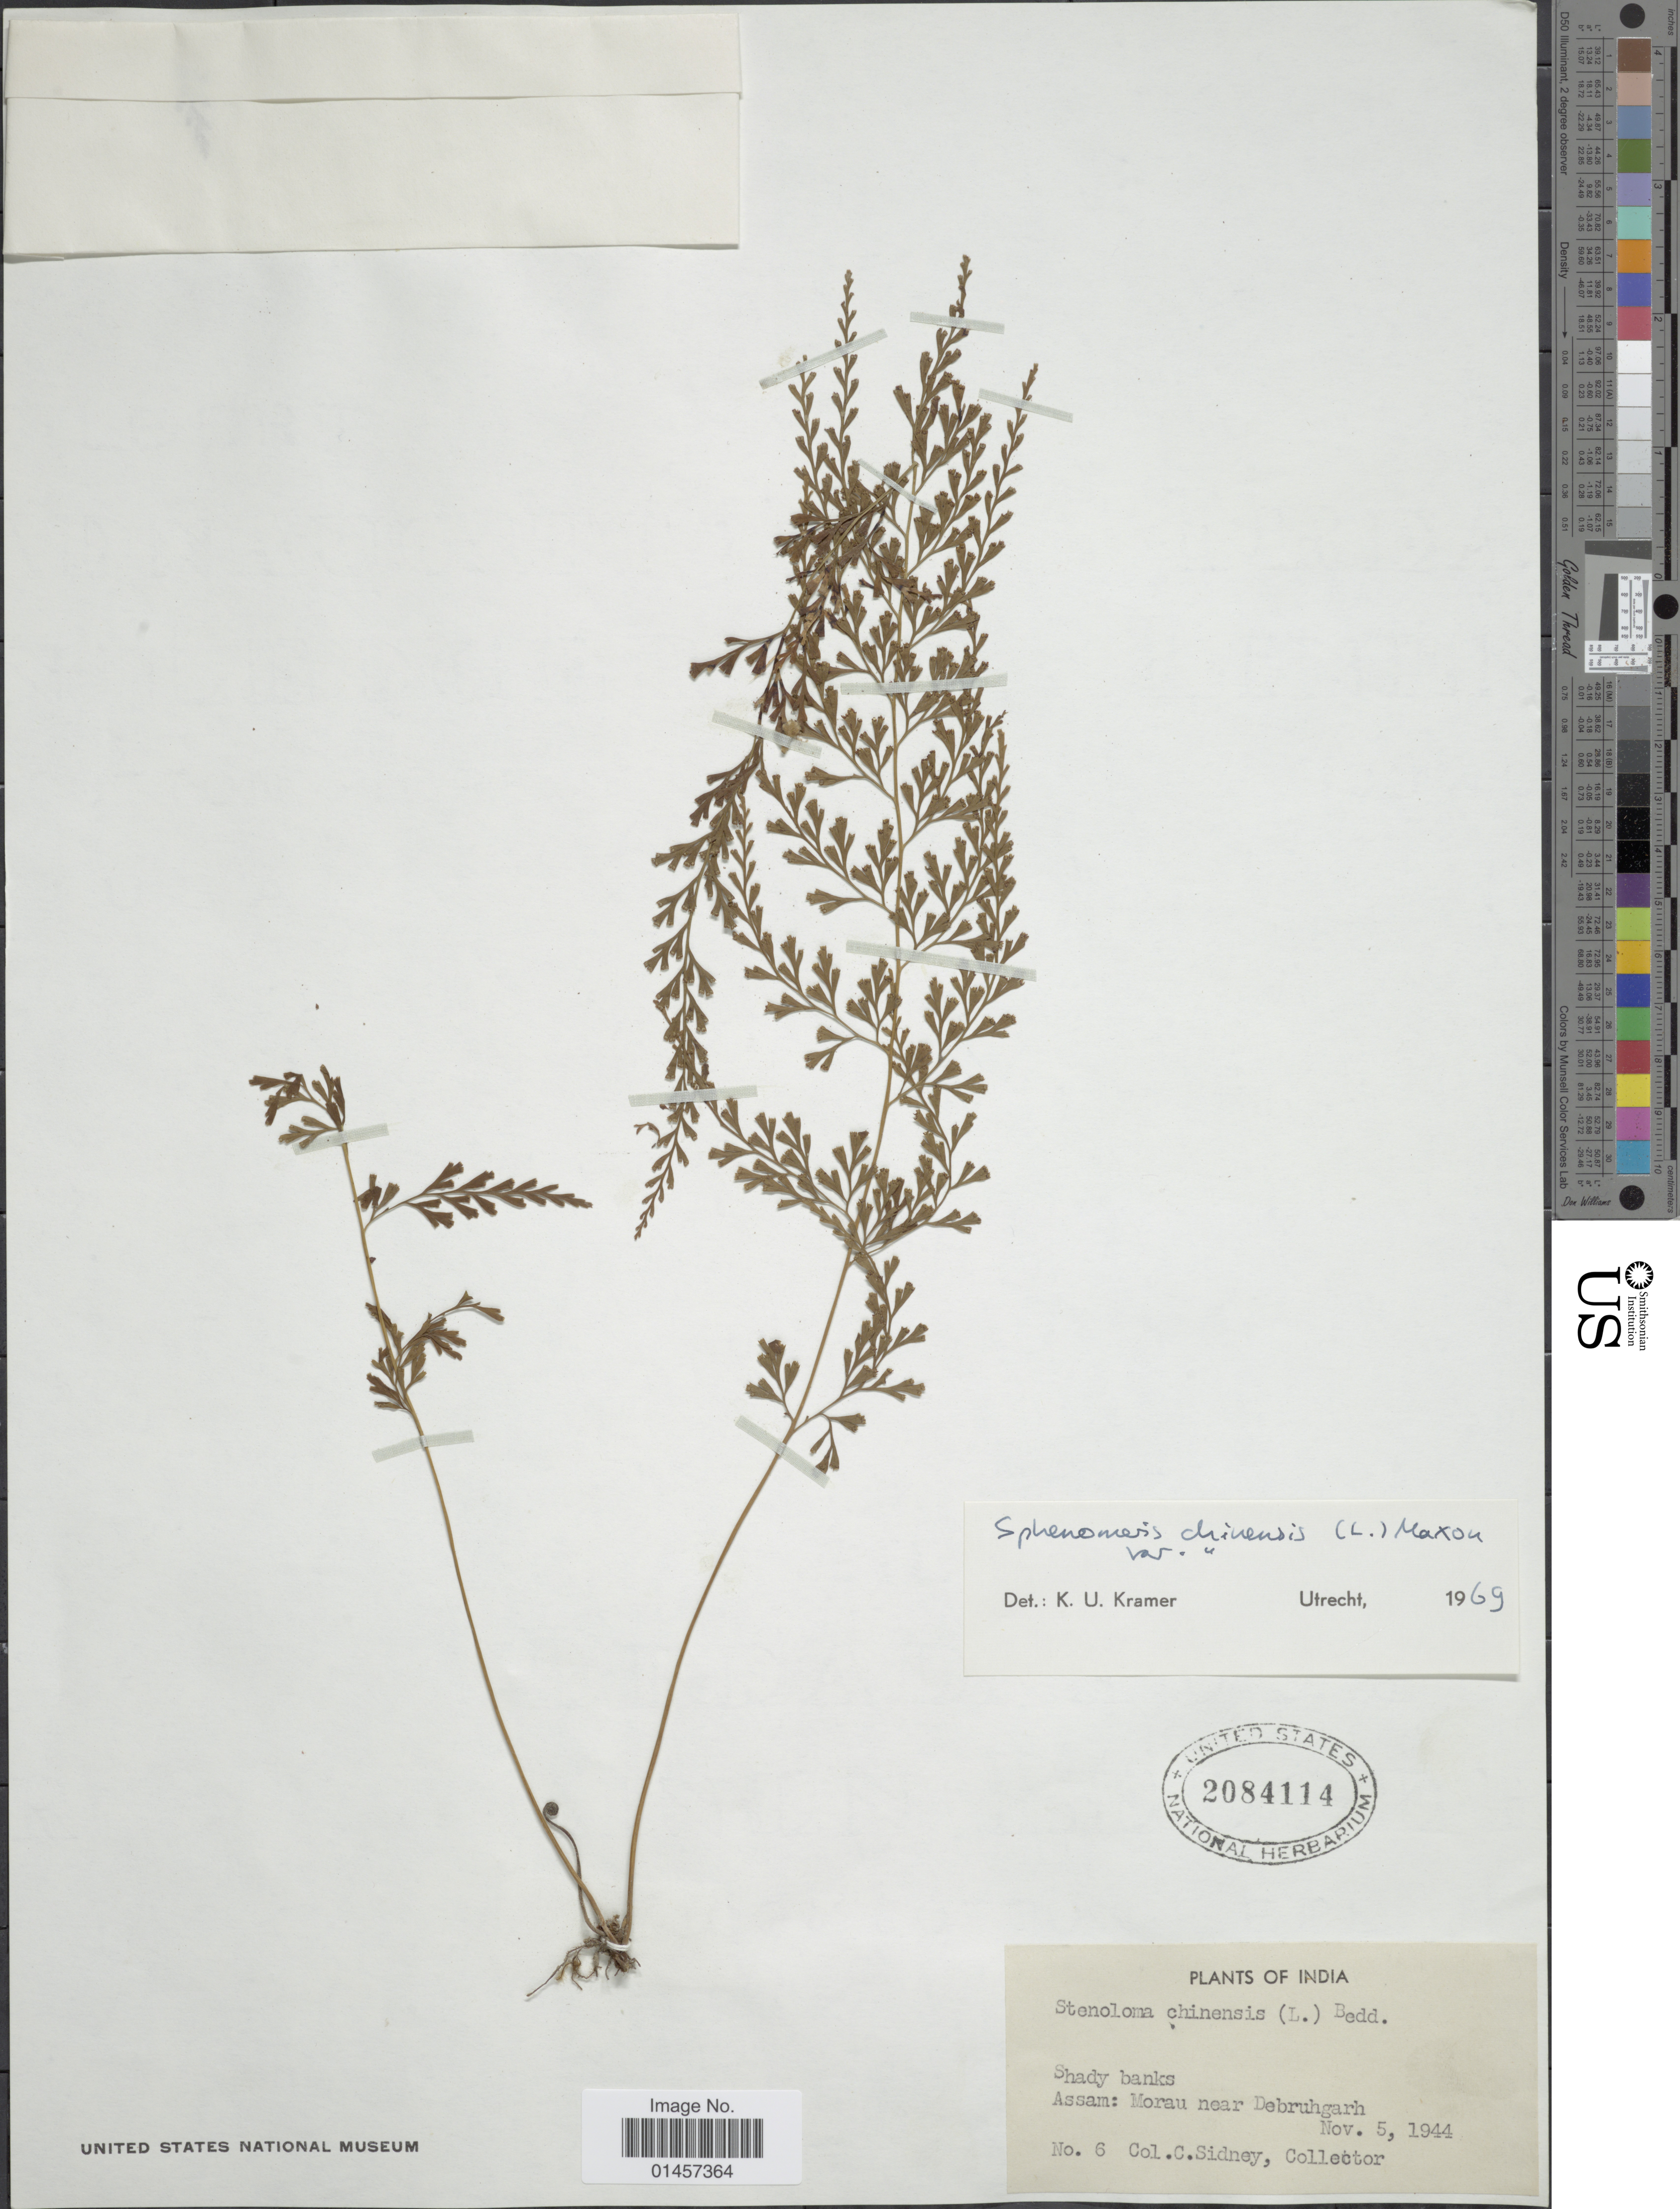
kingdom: Plantae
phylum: Tracheophyta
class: Polypodiopsida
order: Polypodiales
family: Lindsaeaceae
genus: Sphenomeris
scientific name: Sphenomeris chinensis var. chinensis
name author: (L.) Maxon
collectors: C. Sidney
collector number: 6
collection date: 1944-11-05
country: India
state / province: Assam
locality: India, Shady banks, Assam: Morau near Debruhgarh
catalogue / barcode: US 2084114